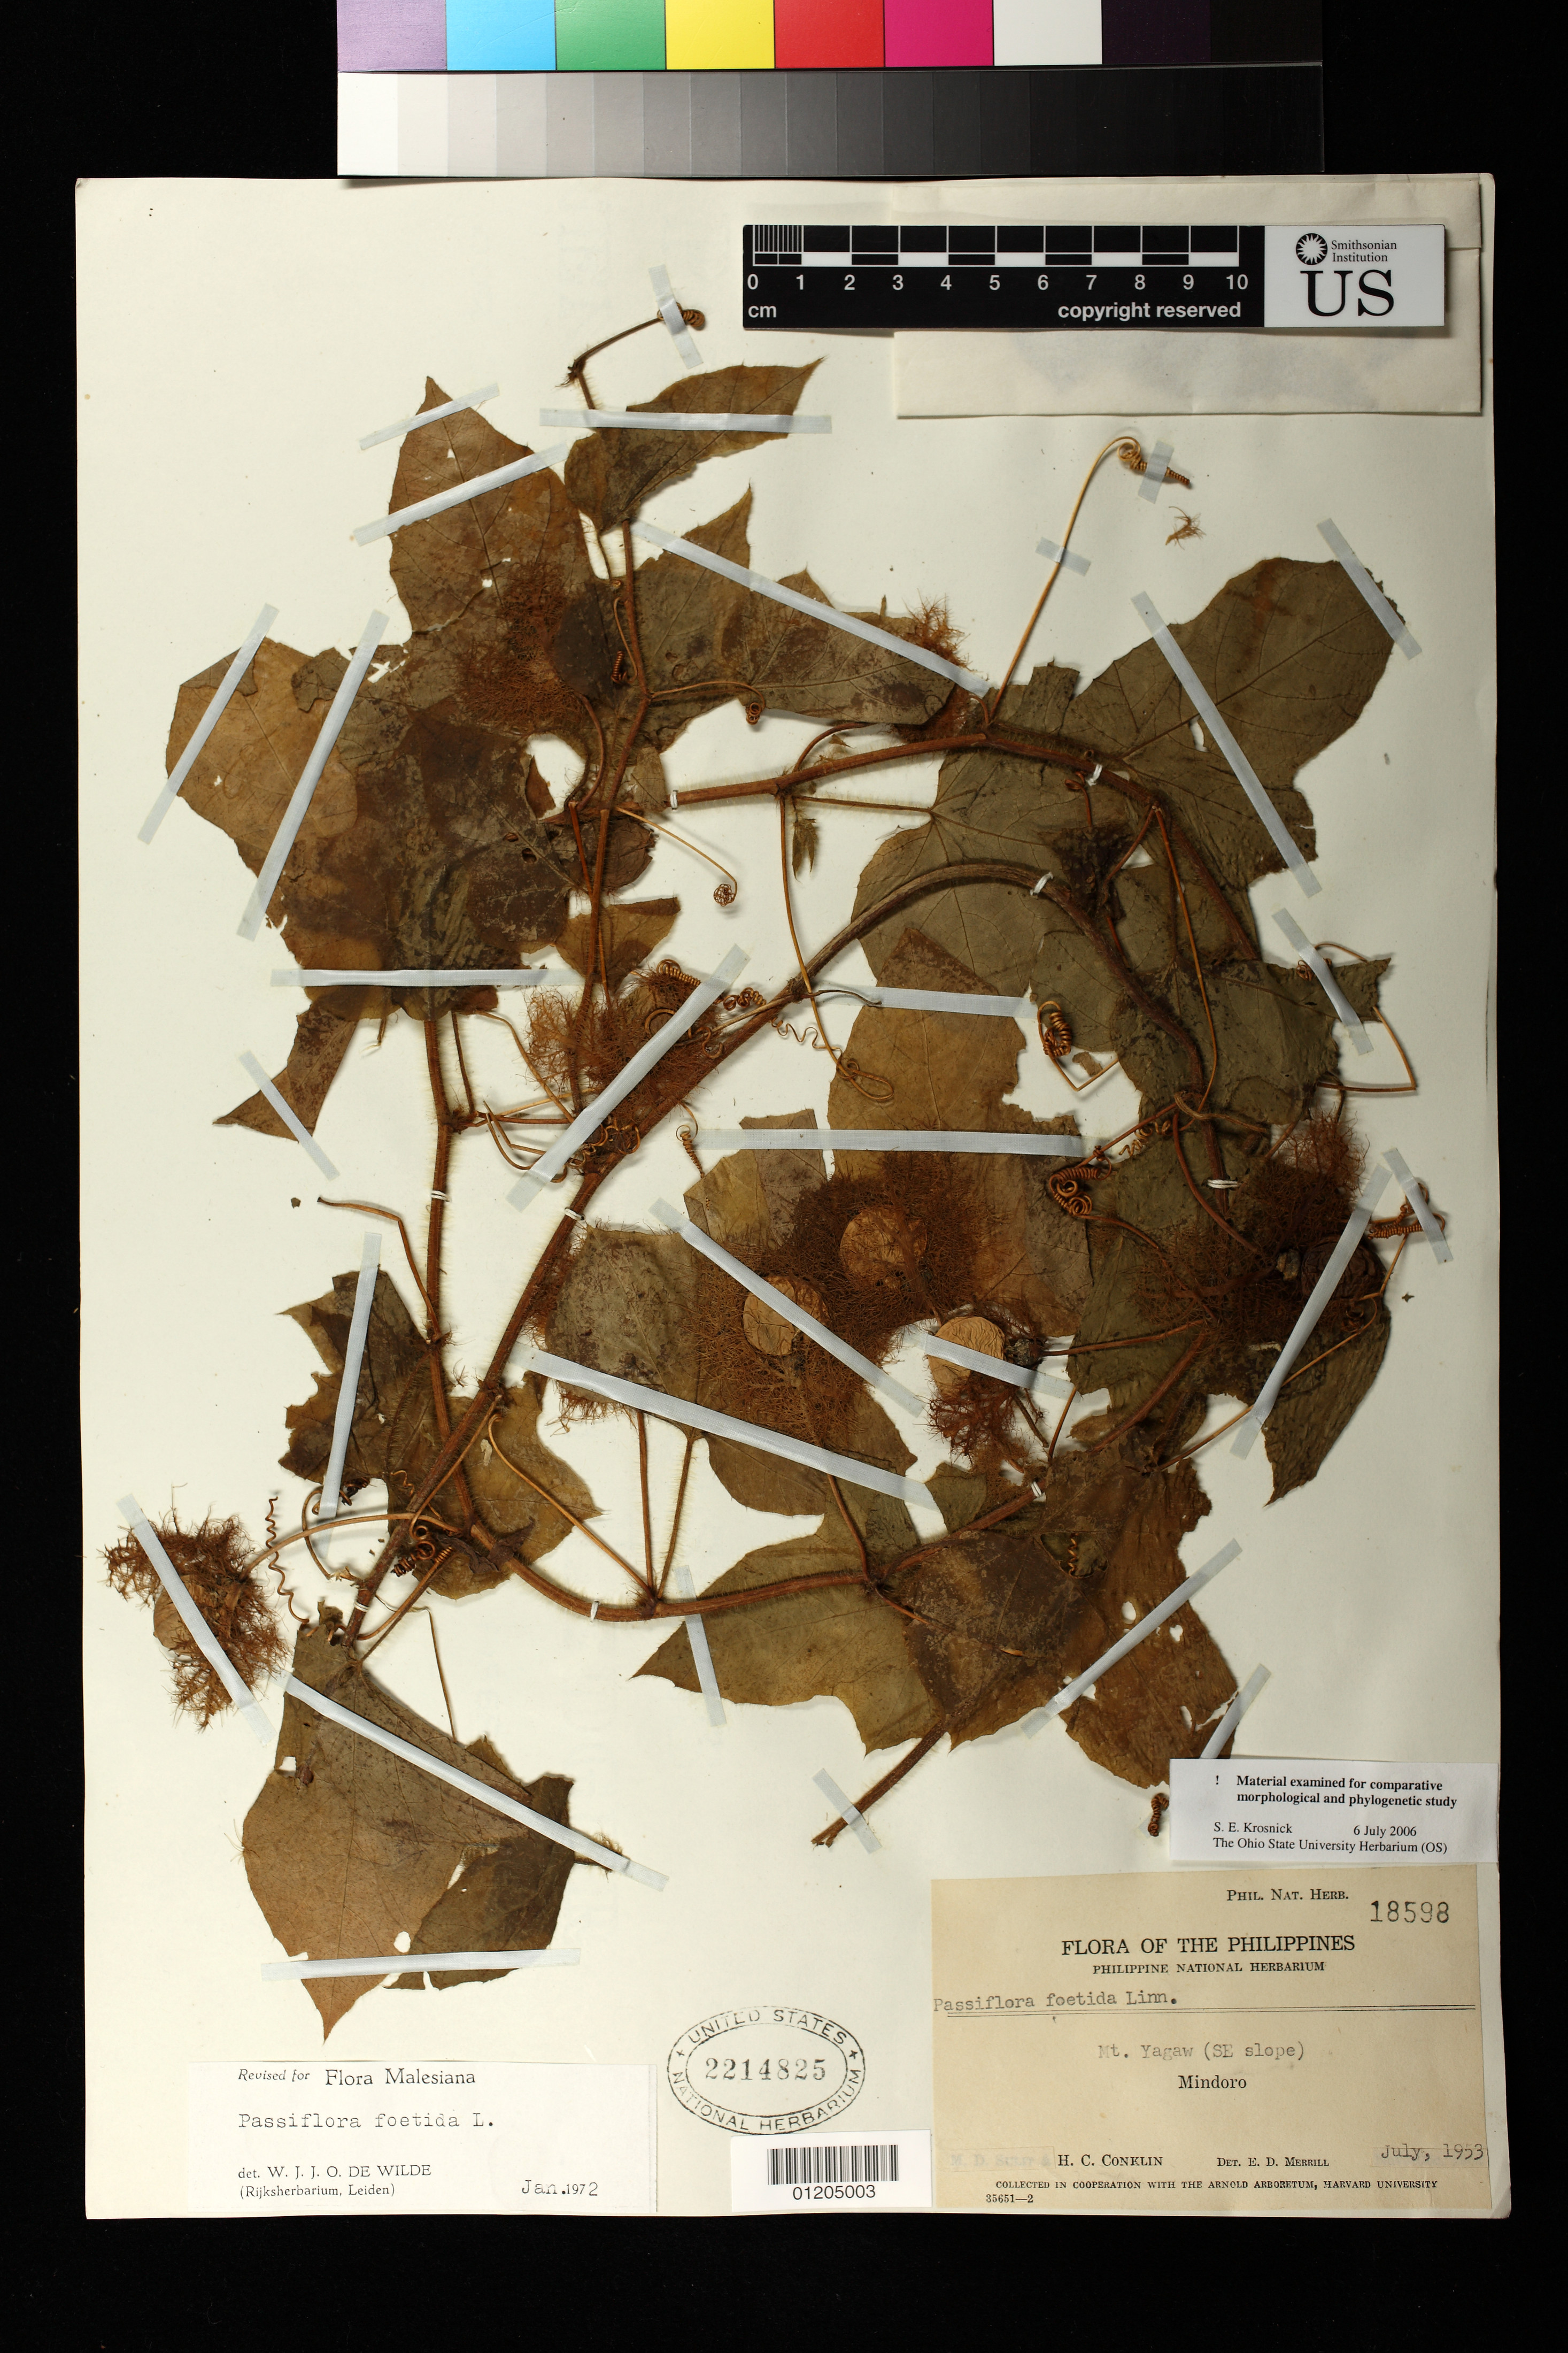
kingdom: Plantae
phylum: Tracheophyta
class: Magnoliopsida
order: Malpighiales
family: Passifloraceae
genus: Passiflora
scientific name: Passiflora foetida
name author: L.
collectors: H. Conklin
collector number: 18598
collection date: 1953-07-01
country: Philippines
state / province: Mimaropa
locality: Mt. Yagaw (SE slope)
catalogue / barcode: US 2214825